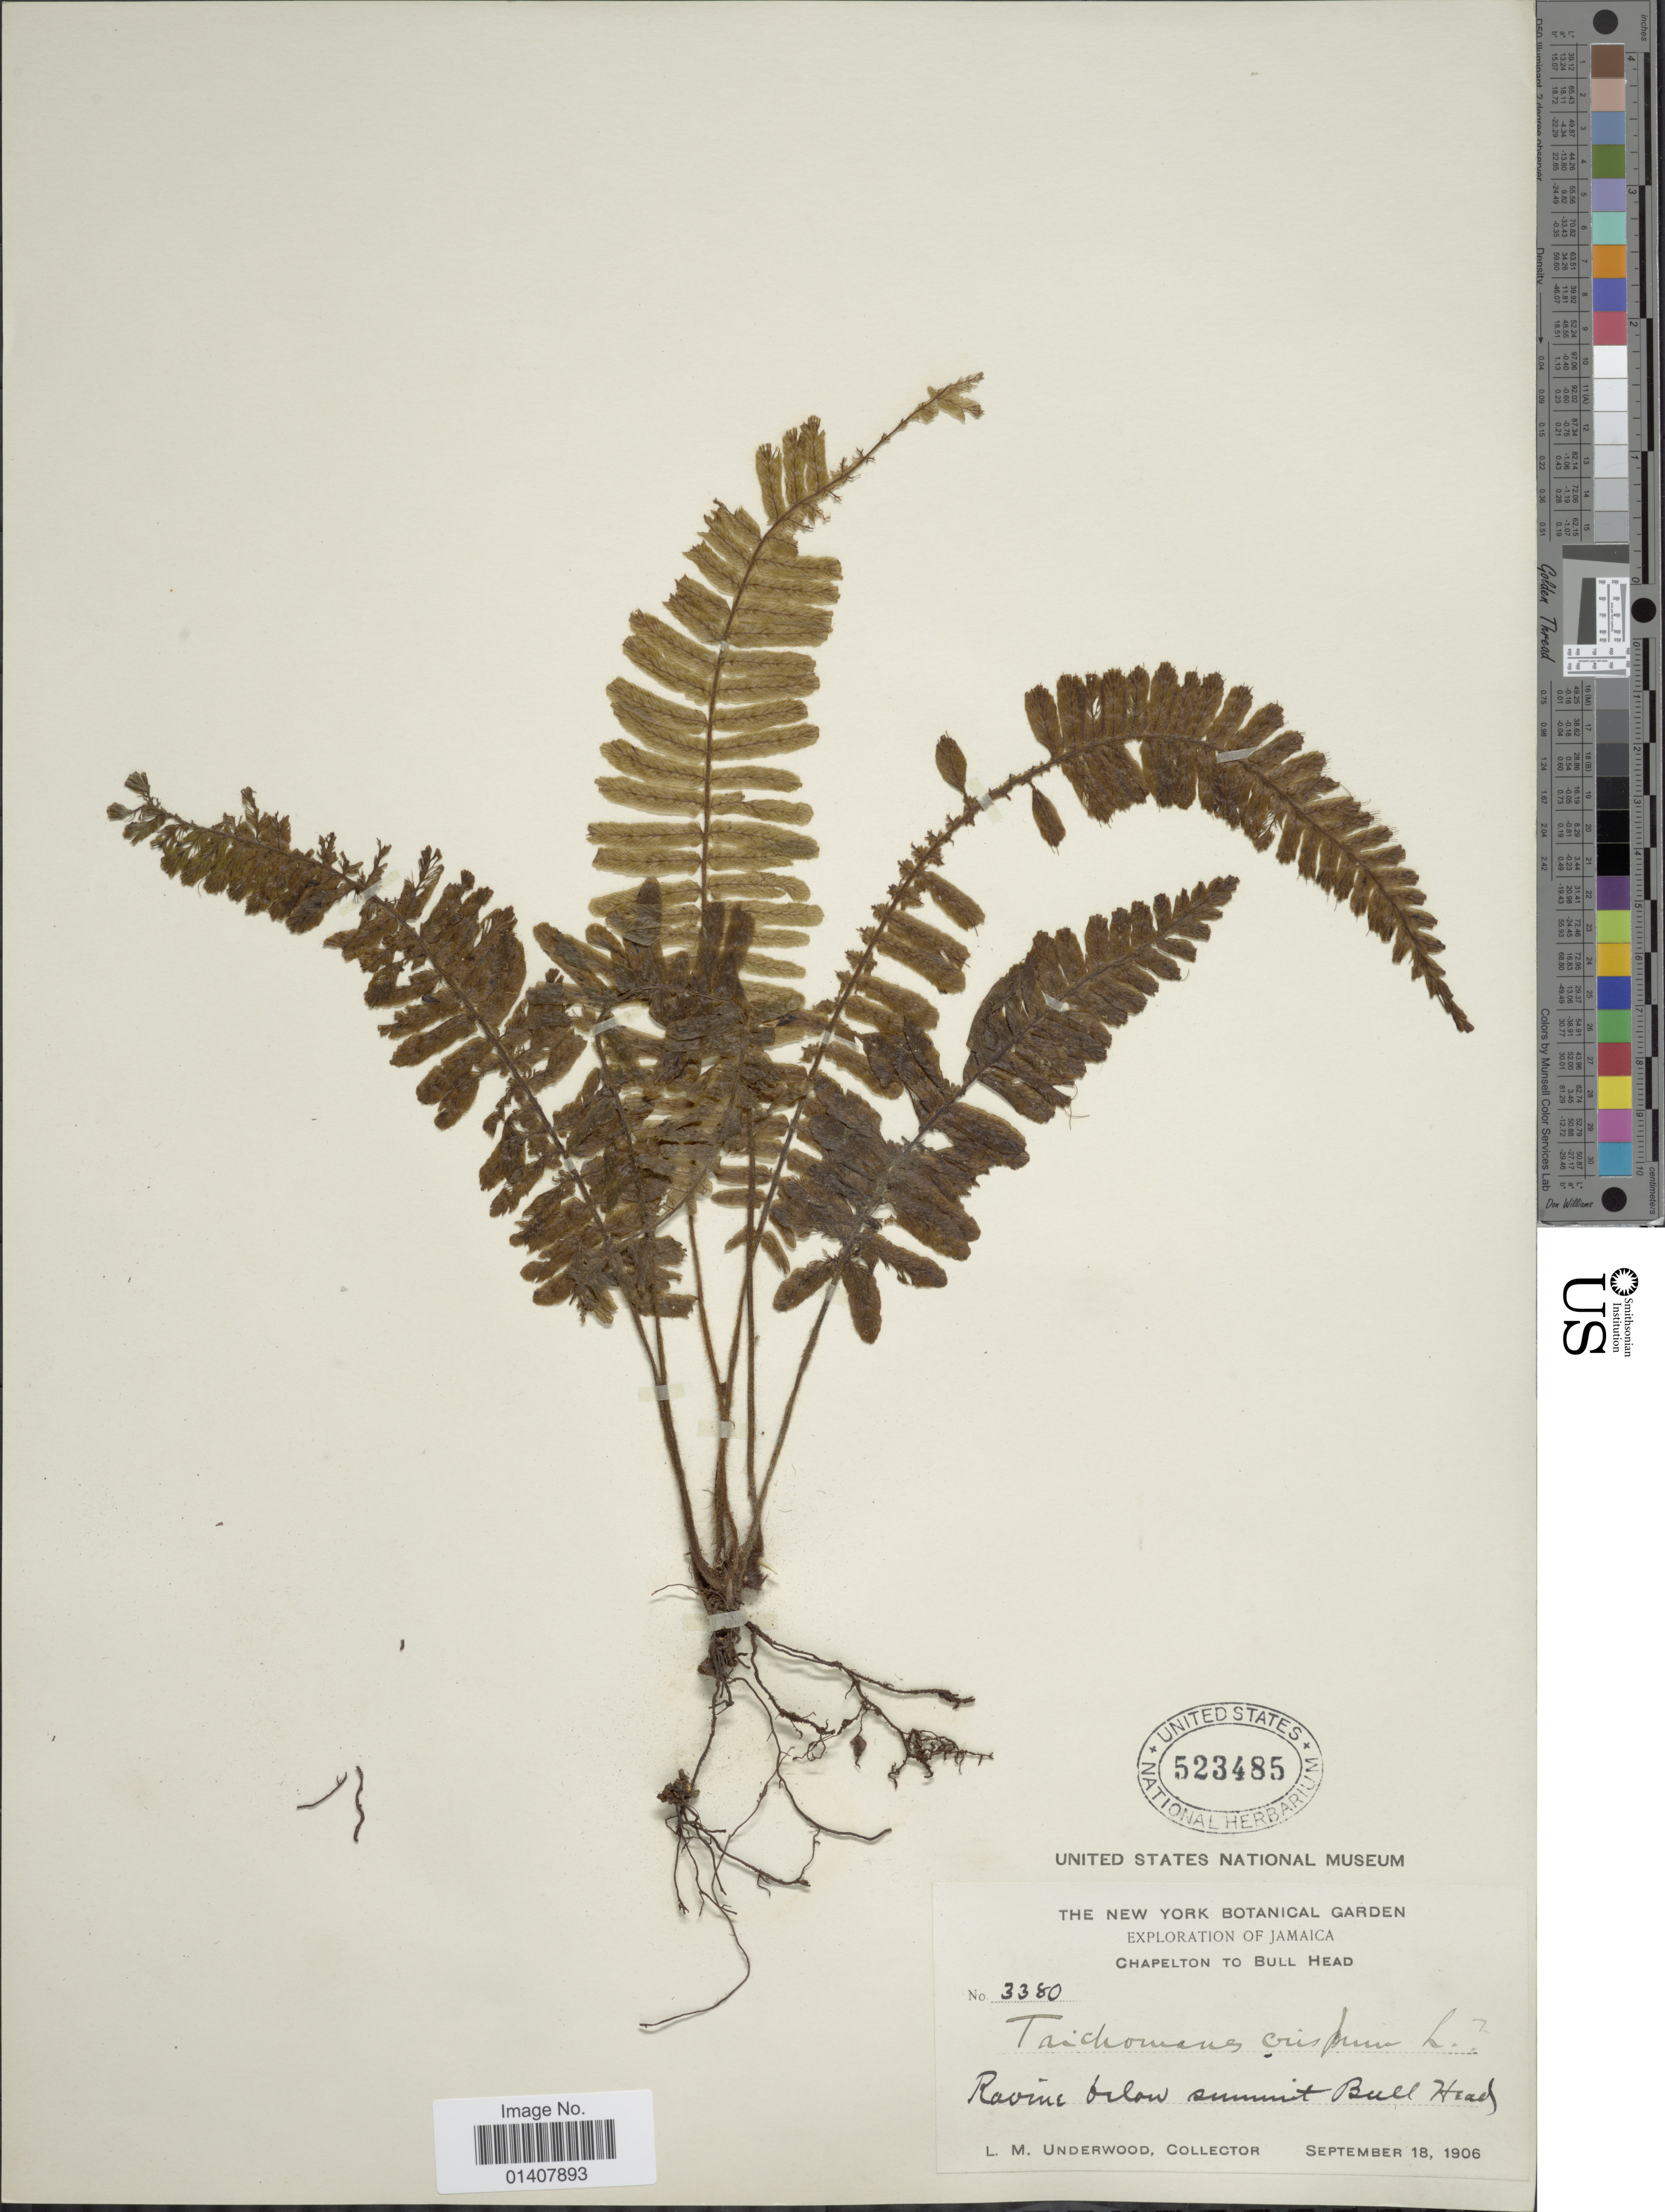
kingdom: Plantae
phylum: Tracheophyta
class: Polypodiopsida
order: Hymenophyllales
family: Hymenophyllaceae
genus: Trichomanes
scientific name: Trichomanes crispum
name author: L.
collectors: L. M. Underwood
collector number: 3380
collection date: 1906-09-18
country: Jamaica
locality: Chapelton to Bull Head, ravine below summit Bull Head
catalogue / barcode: US 523485